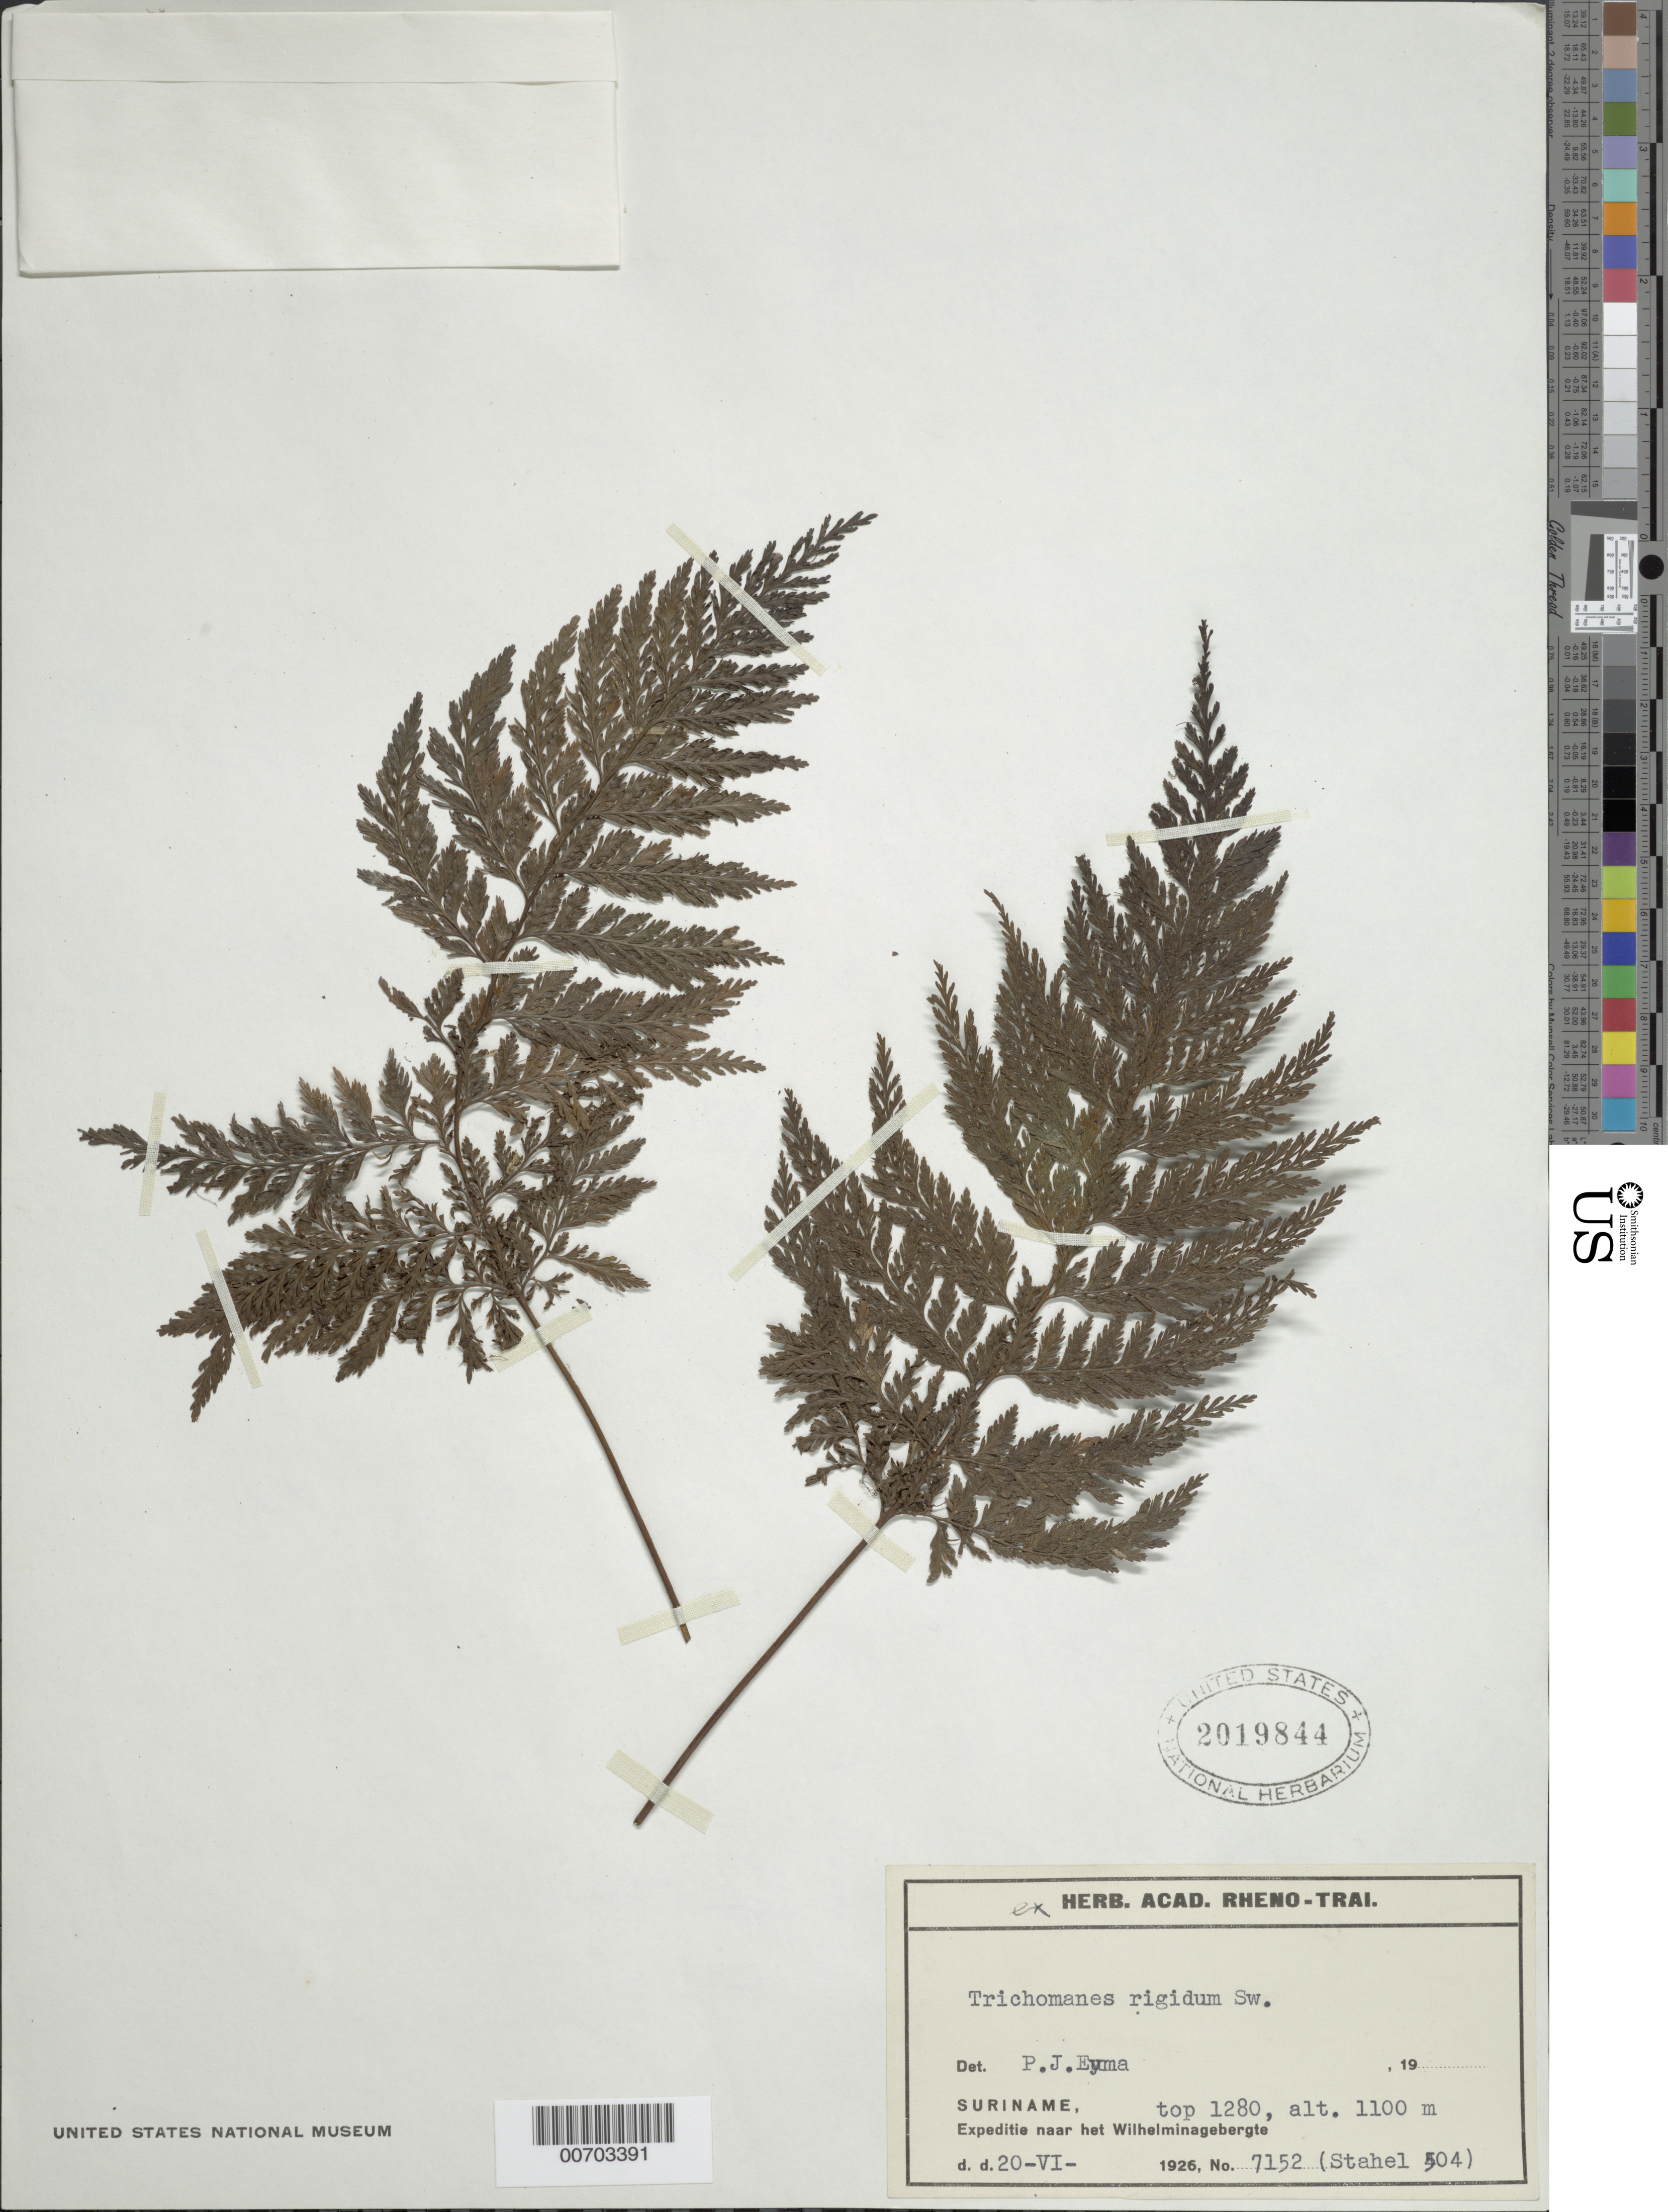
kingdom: Plantae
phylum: Tracheophyta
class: Polypodiopsida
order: Hymenophyllales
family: Hymenophyllaceae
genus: Abrodictyum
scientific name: Abrodictyum rigidum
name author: (Sw.) Ebihara & Dubuisson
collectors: G. Stahel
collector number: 504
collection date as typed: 20-Jun-26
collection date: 1926-06-20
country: Suriname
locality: Wilhelminagebergte (Wilhelmina Mts.)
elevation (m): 1100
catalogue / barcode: US 2019844